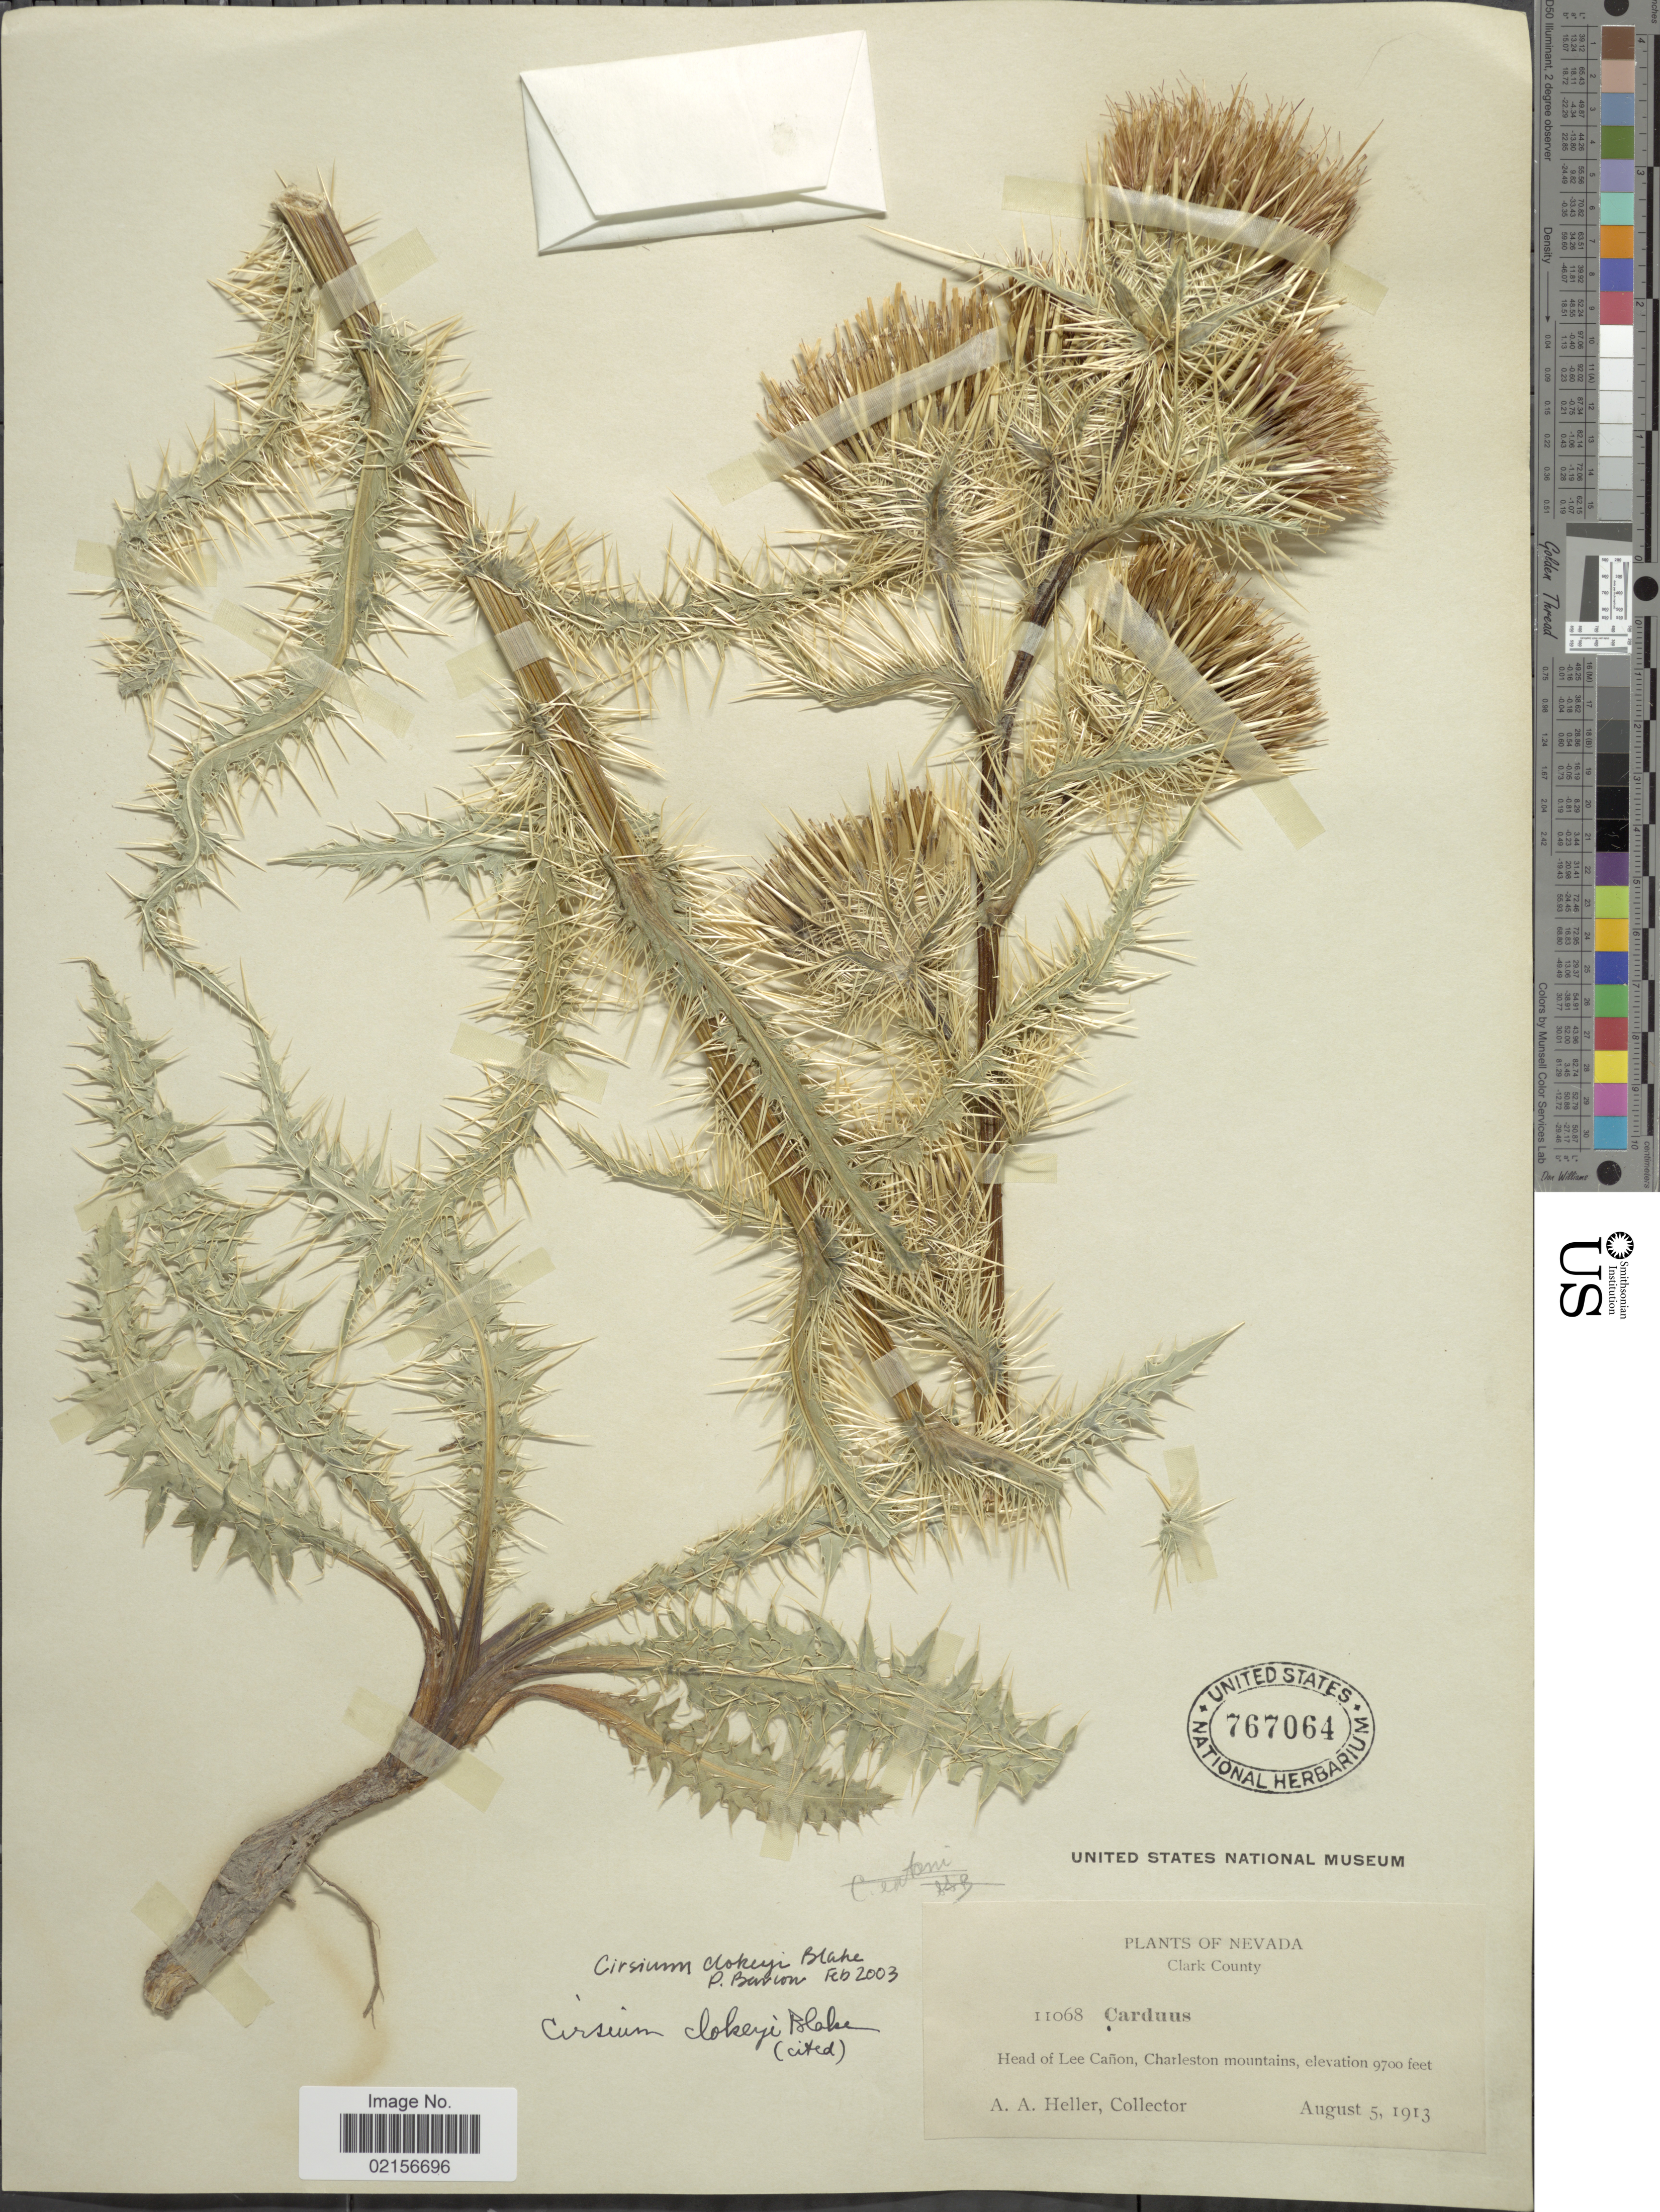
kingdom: Plantae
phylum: Tracheophyta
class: Magnoliopsida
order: Asterales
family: Asteraceae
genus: Cirsium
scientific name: Cirsium clokeyi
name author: S.F. Blake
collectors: A. A. Heller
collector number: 11068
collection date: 1913-08-05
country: United States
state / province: Nevada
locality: Clark County, Head of Lee Cañon, Charleston mountains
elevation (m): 2957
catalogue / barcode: US 767064